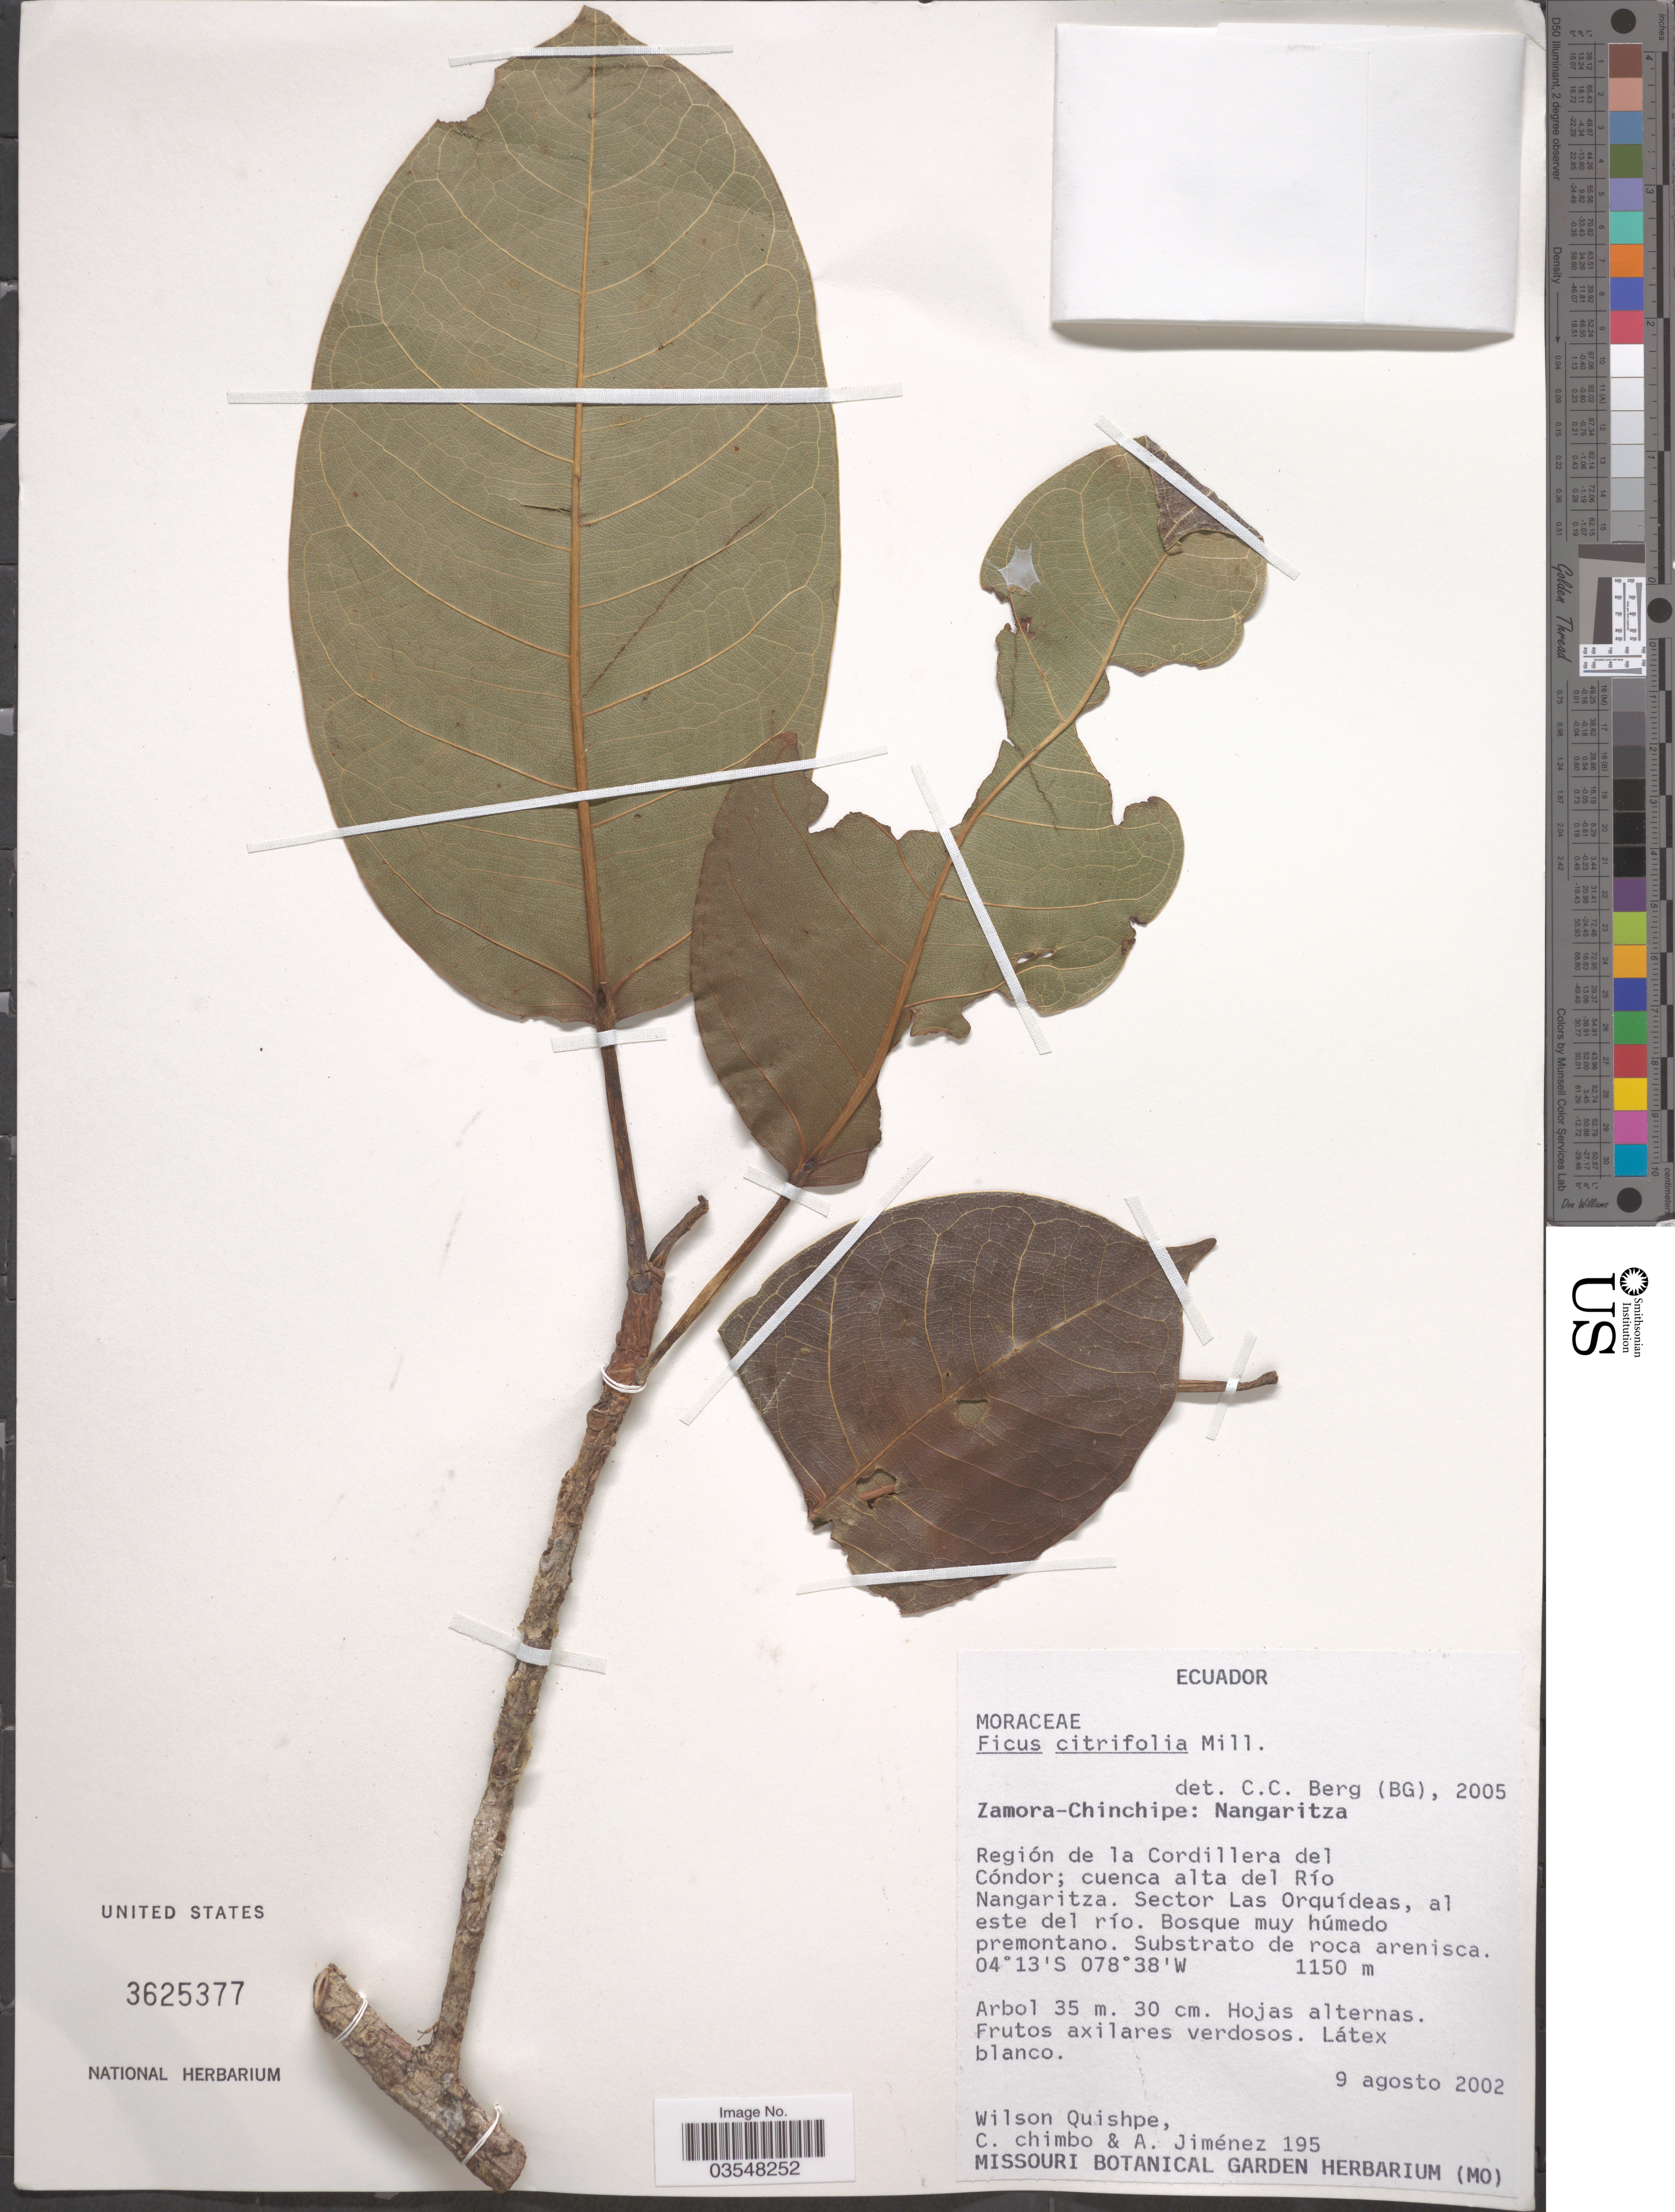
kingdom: Plantae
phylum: Tracheophyta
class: Magnoliopsida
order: Rosales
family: Moraceae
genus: Ficus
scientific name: Ficus citrifolia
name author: Mill.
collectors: W. Quizhpe, C. Chimbo & A. Jiménez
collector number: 195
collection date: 2002-08-09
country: Ecuador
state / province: Zamora-Chinchipe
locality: Nangaritza. Región de la Cordillera del Cóndor; cuenca alta del Río Nangaritza. Sector Las Orquídeas, al este del río.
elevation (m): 1150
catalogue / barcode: US 3625377